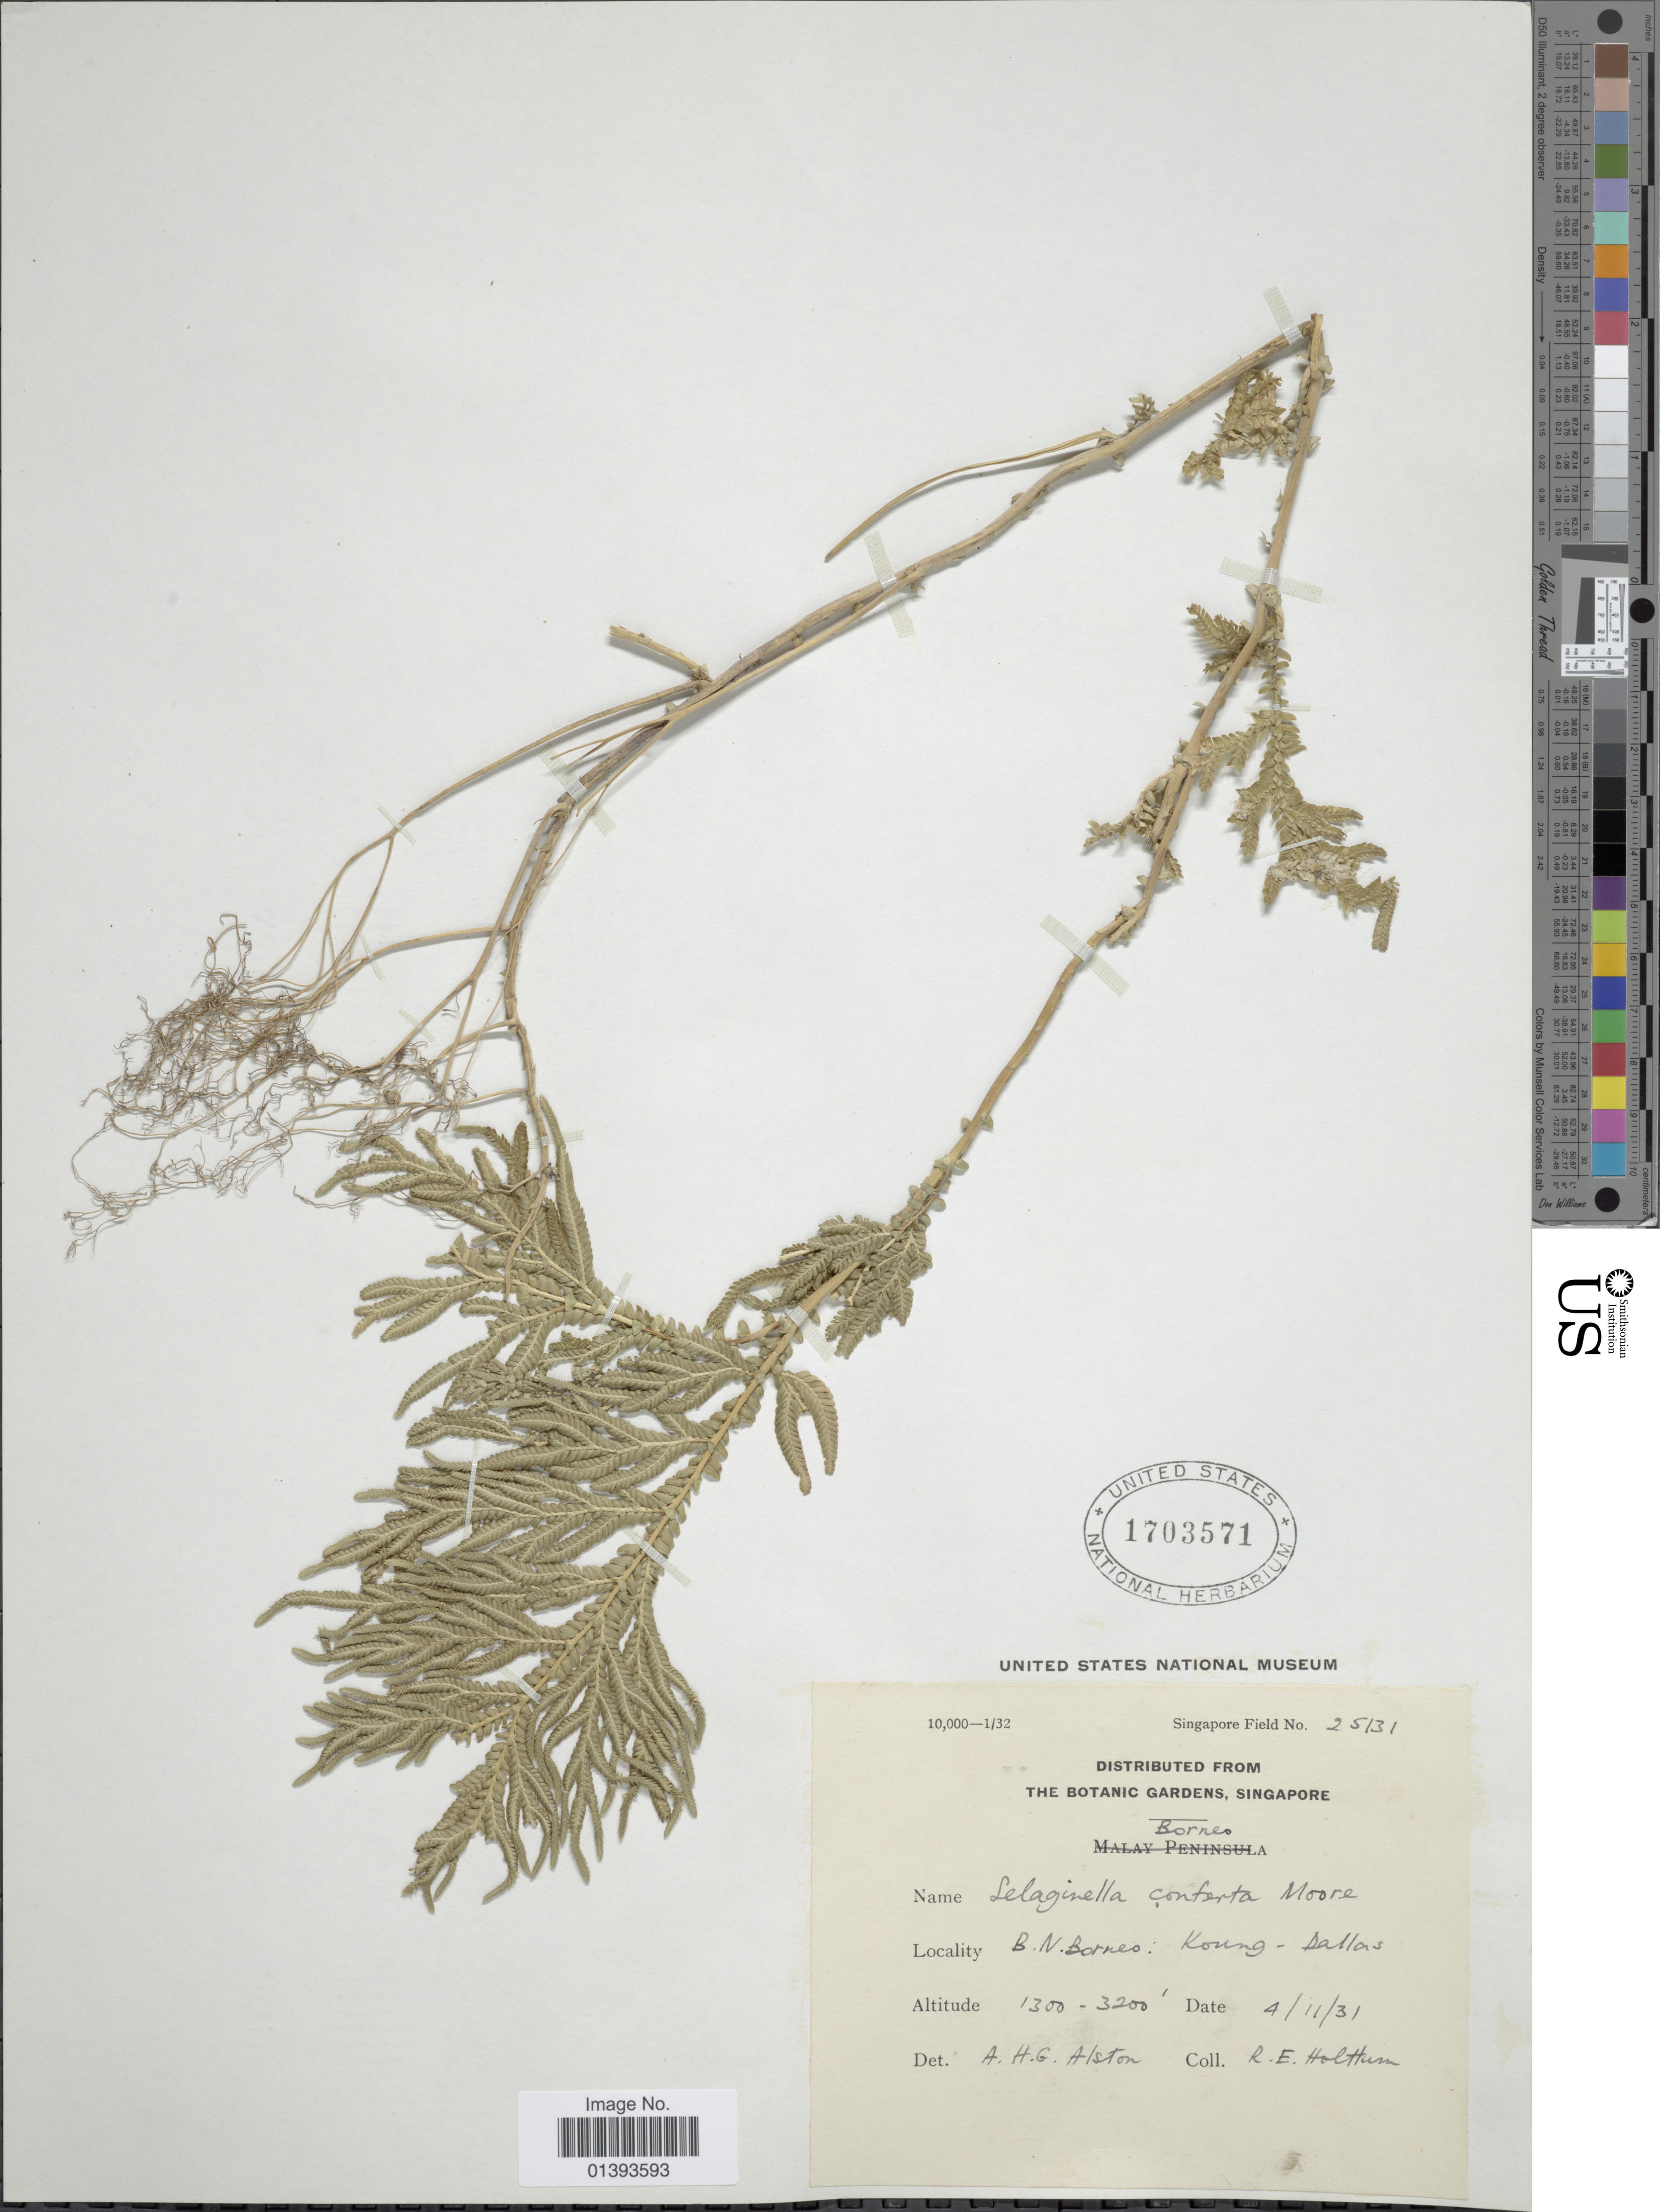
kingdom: Plantae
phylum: Tracheophyta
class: Lycopodiopsida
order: Selaginellales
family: Selaginellaceae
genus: Selaginella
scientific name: Selaginella conferta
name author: Baker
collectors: R. E. Holttum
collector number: Singapore Field 25131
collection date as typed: Transcribed d/m/y: 4/11/31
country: Malaysia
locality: Borneo, B.N. Borneo: Koung-Dallas [interpreted]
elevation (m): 396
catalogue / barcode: US 1703571